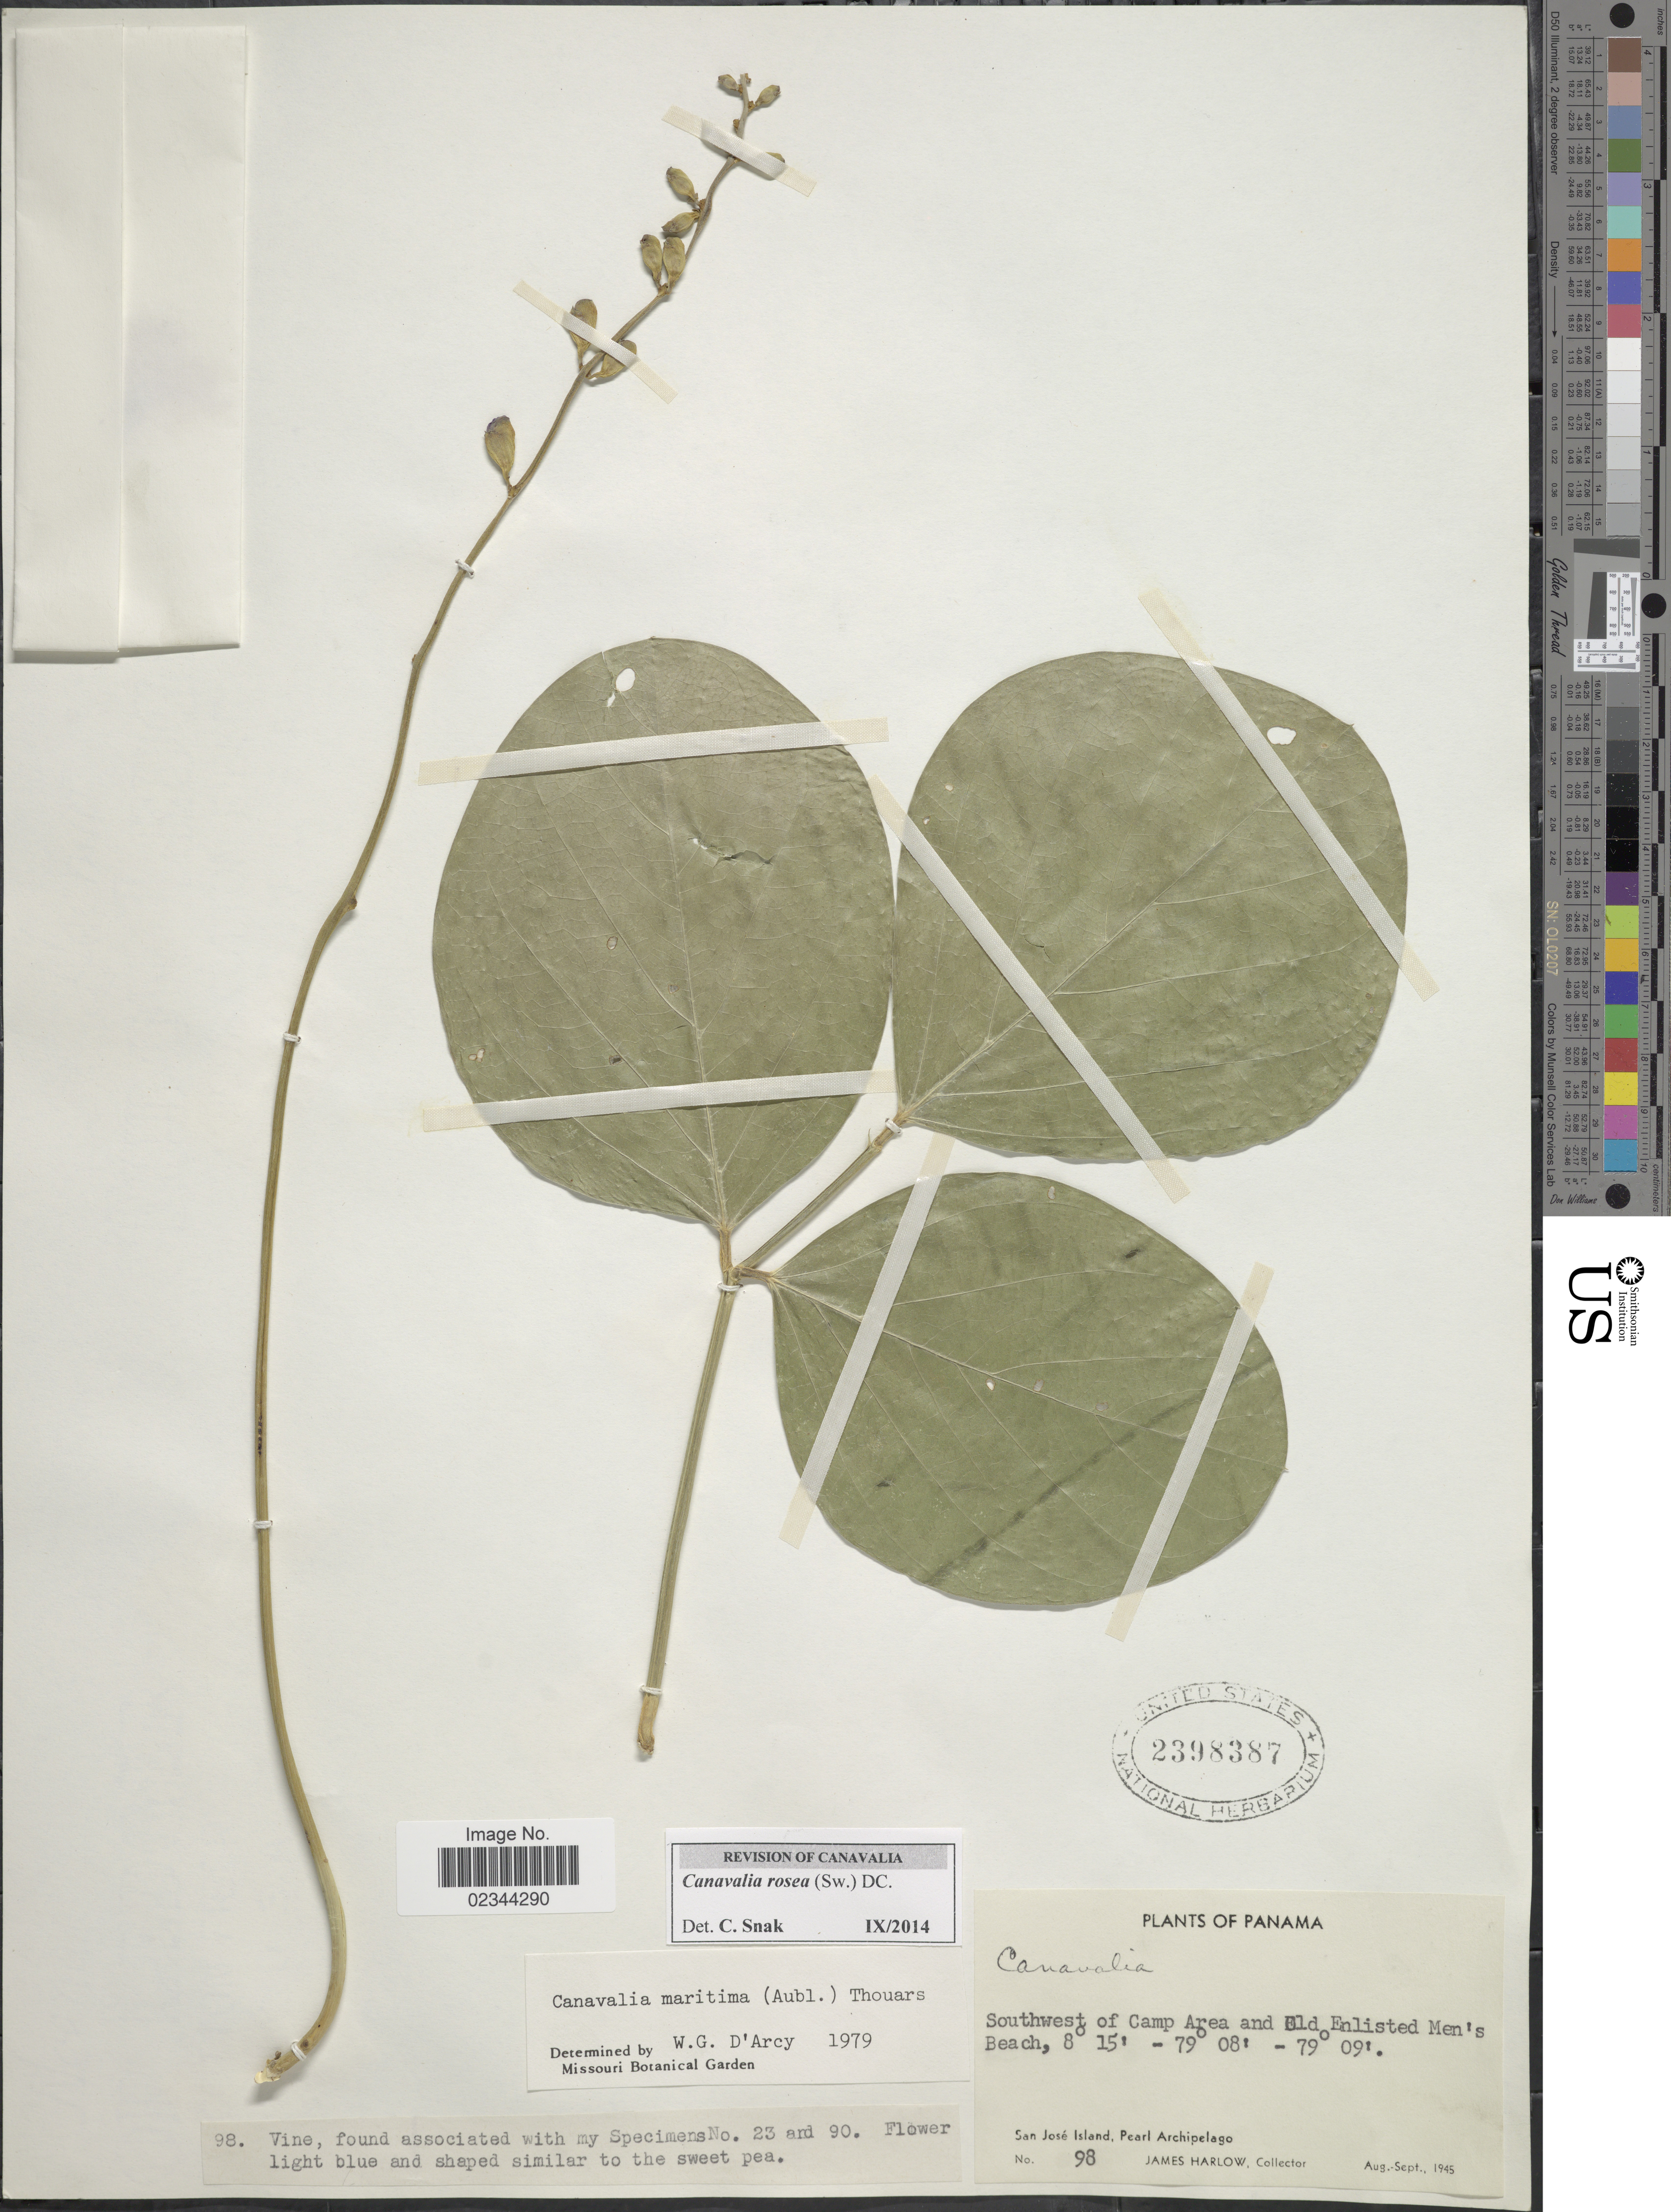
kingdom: Plantae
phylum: Tracheophyta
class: Magnoliopsida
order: Fabales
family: Fabaceae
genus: Canavalia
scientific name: Canavalia rosea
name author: (Sw.) DC.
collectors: J. Harlow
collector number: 98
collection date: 1945-08/1945-09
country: Panama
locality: Southwest of Camp Area and Old Enlisted Men's Beach, San Jose Island, Pearl Archipelago.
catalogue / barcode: US 2398387